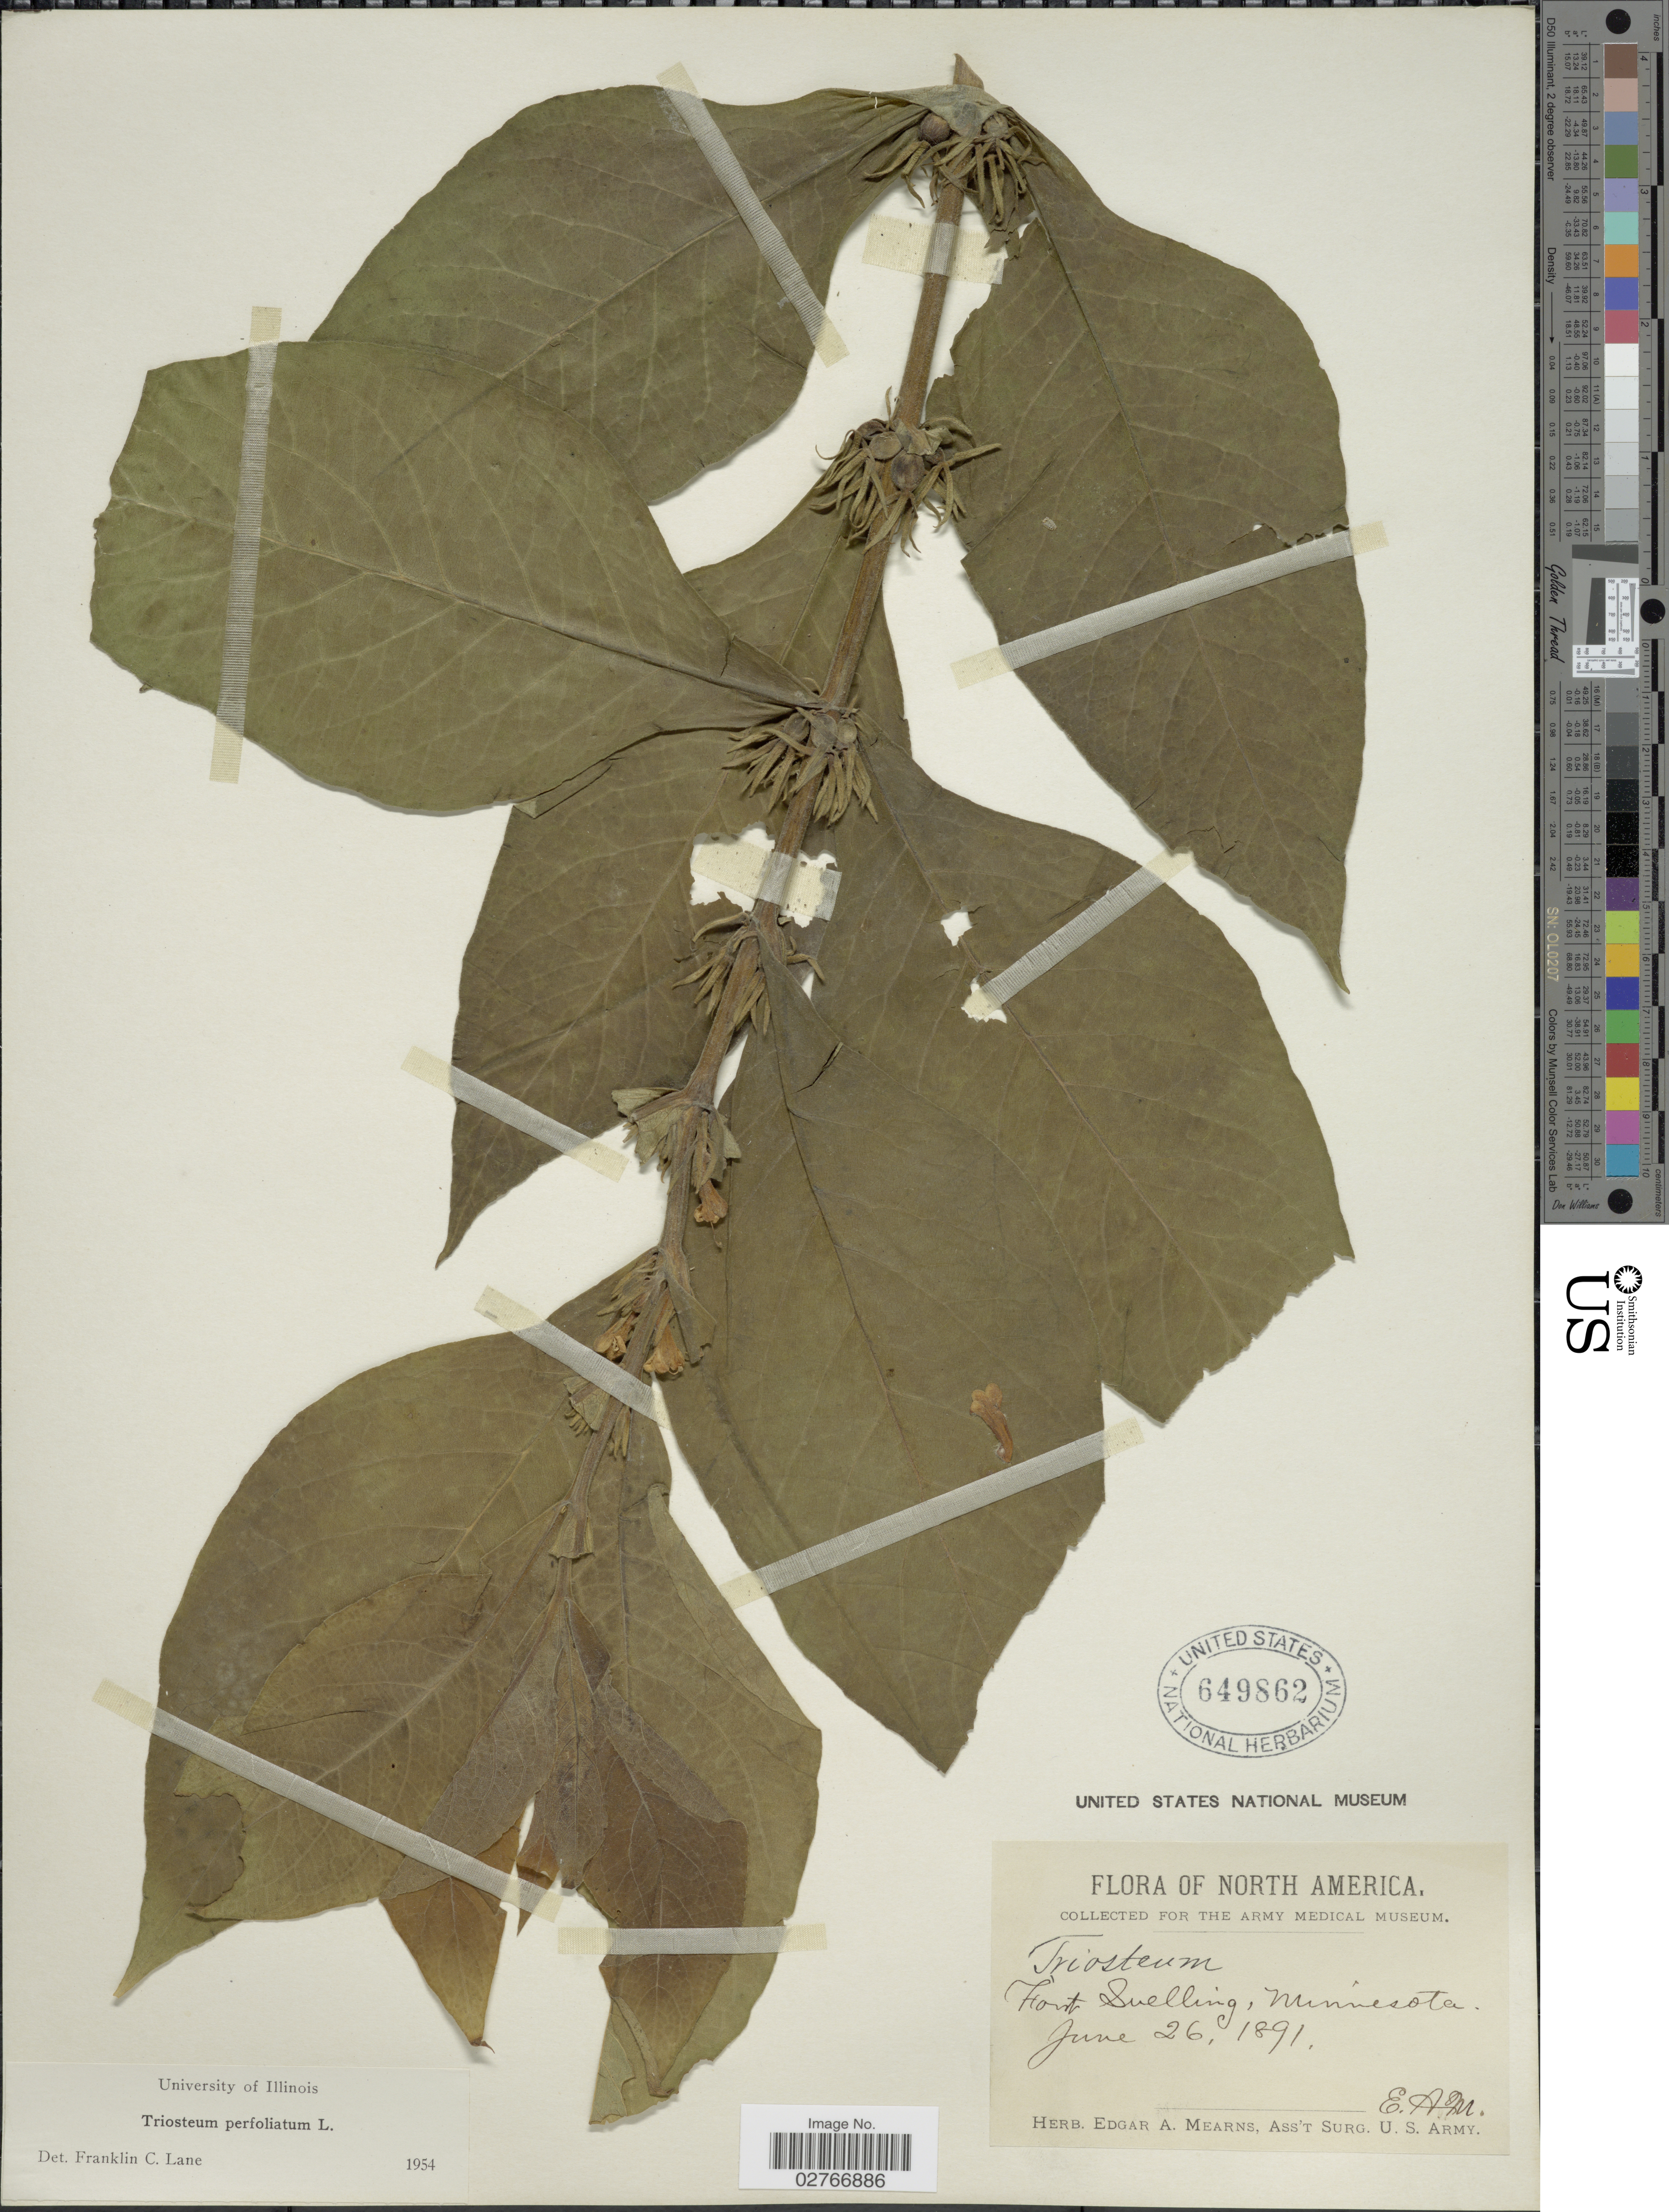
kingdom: Plantae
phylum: Tracheophyta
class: Magnoliopsida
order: Dipsacales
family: Caprifoliaceae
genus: Triosteum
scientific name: Triosteum perfoliatum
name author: L.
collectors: E. A. Mearns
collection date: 1891-06-26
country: United States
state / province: Minnesota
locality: Fort Snelling.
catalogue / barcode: US 649862